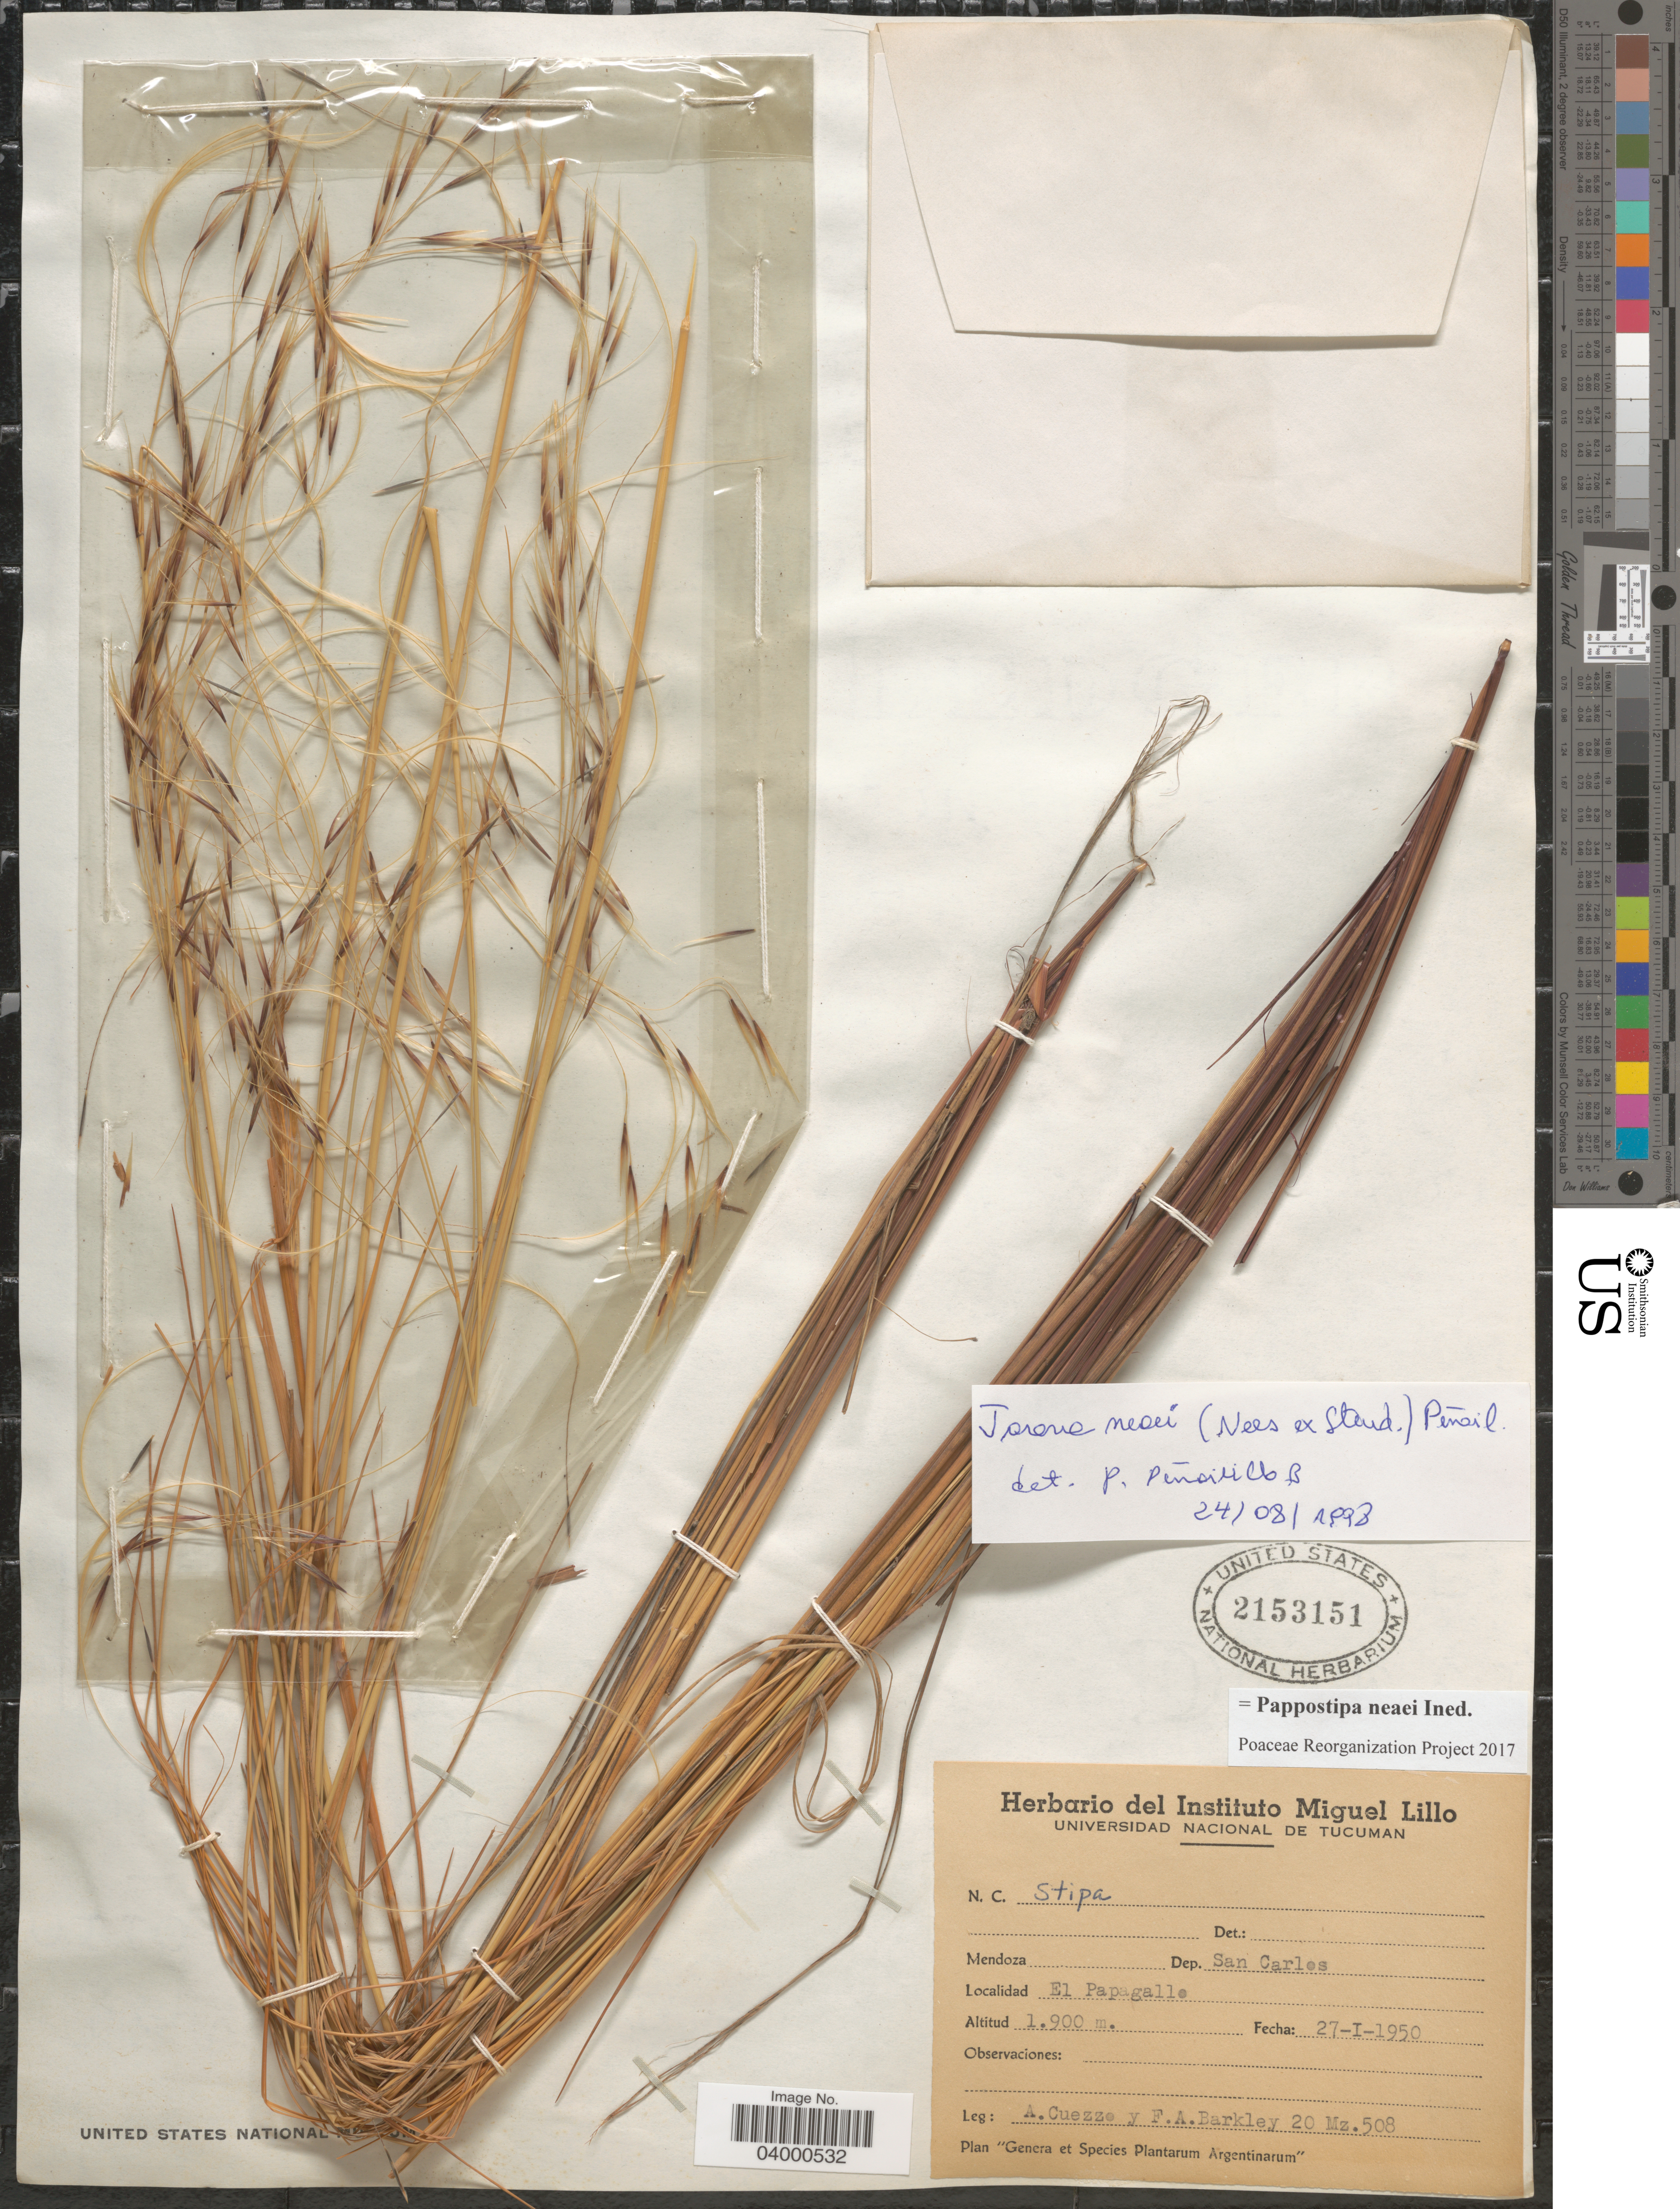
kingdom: Plantae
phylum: Tracheophyta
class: Liliopsida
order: Poales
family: Poaceae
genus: Pappostipa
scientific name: Pappostipa neaei ined.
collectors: A. Cuezzo & F. A. Barkley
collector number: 20Mz.508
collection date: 1950-01-27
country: Argentina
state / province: Mendoza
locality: Dep. San Carlos. El Papagallo.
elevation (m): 1900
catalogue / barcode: US 2153151